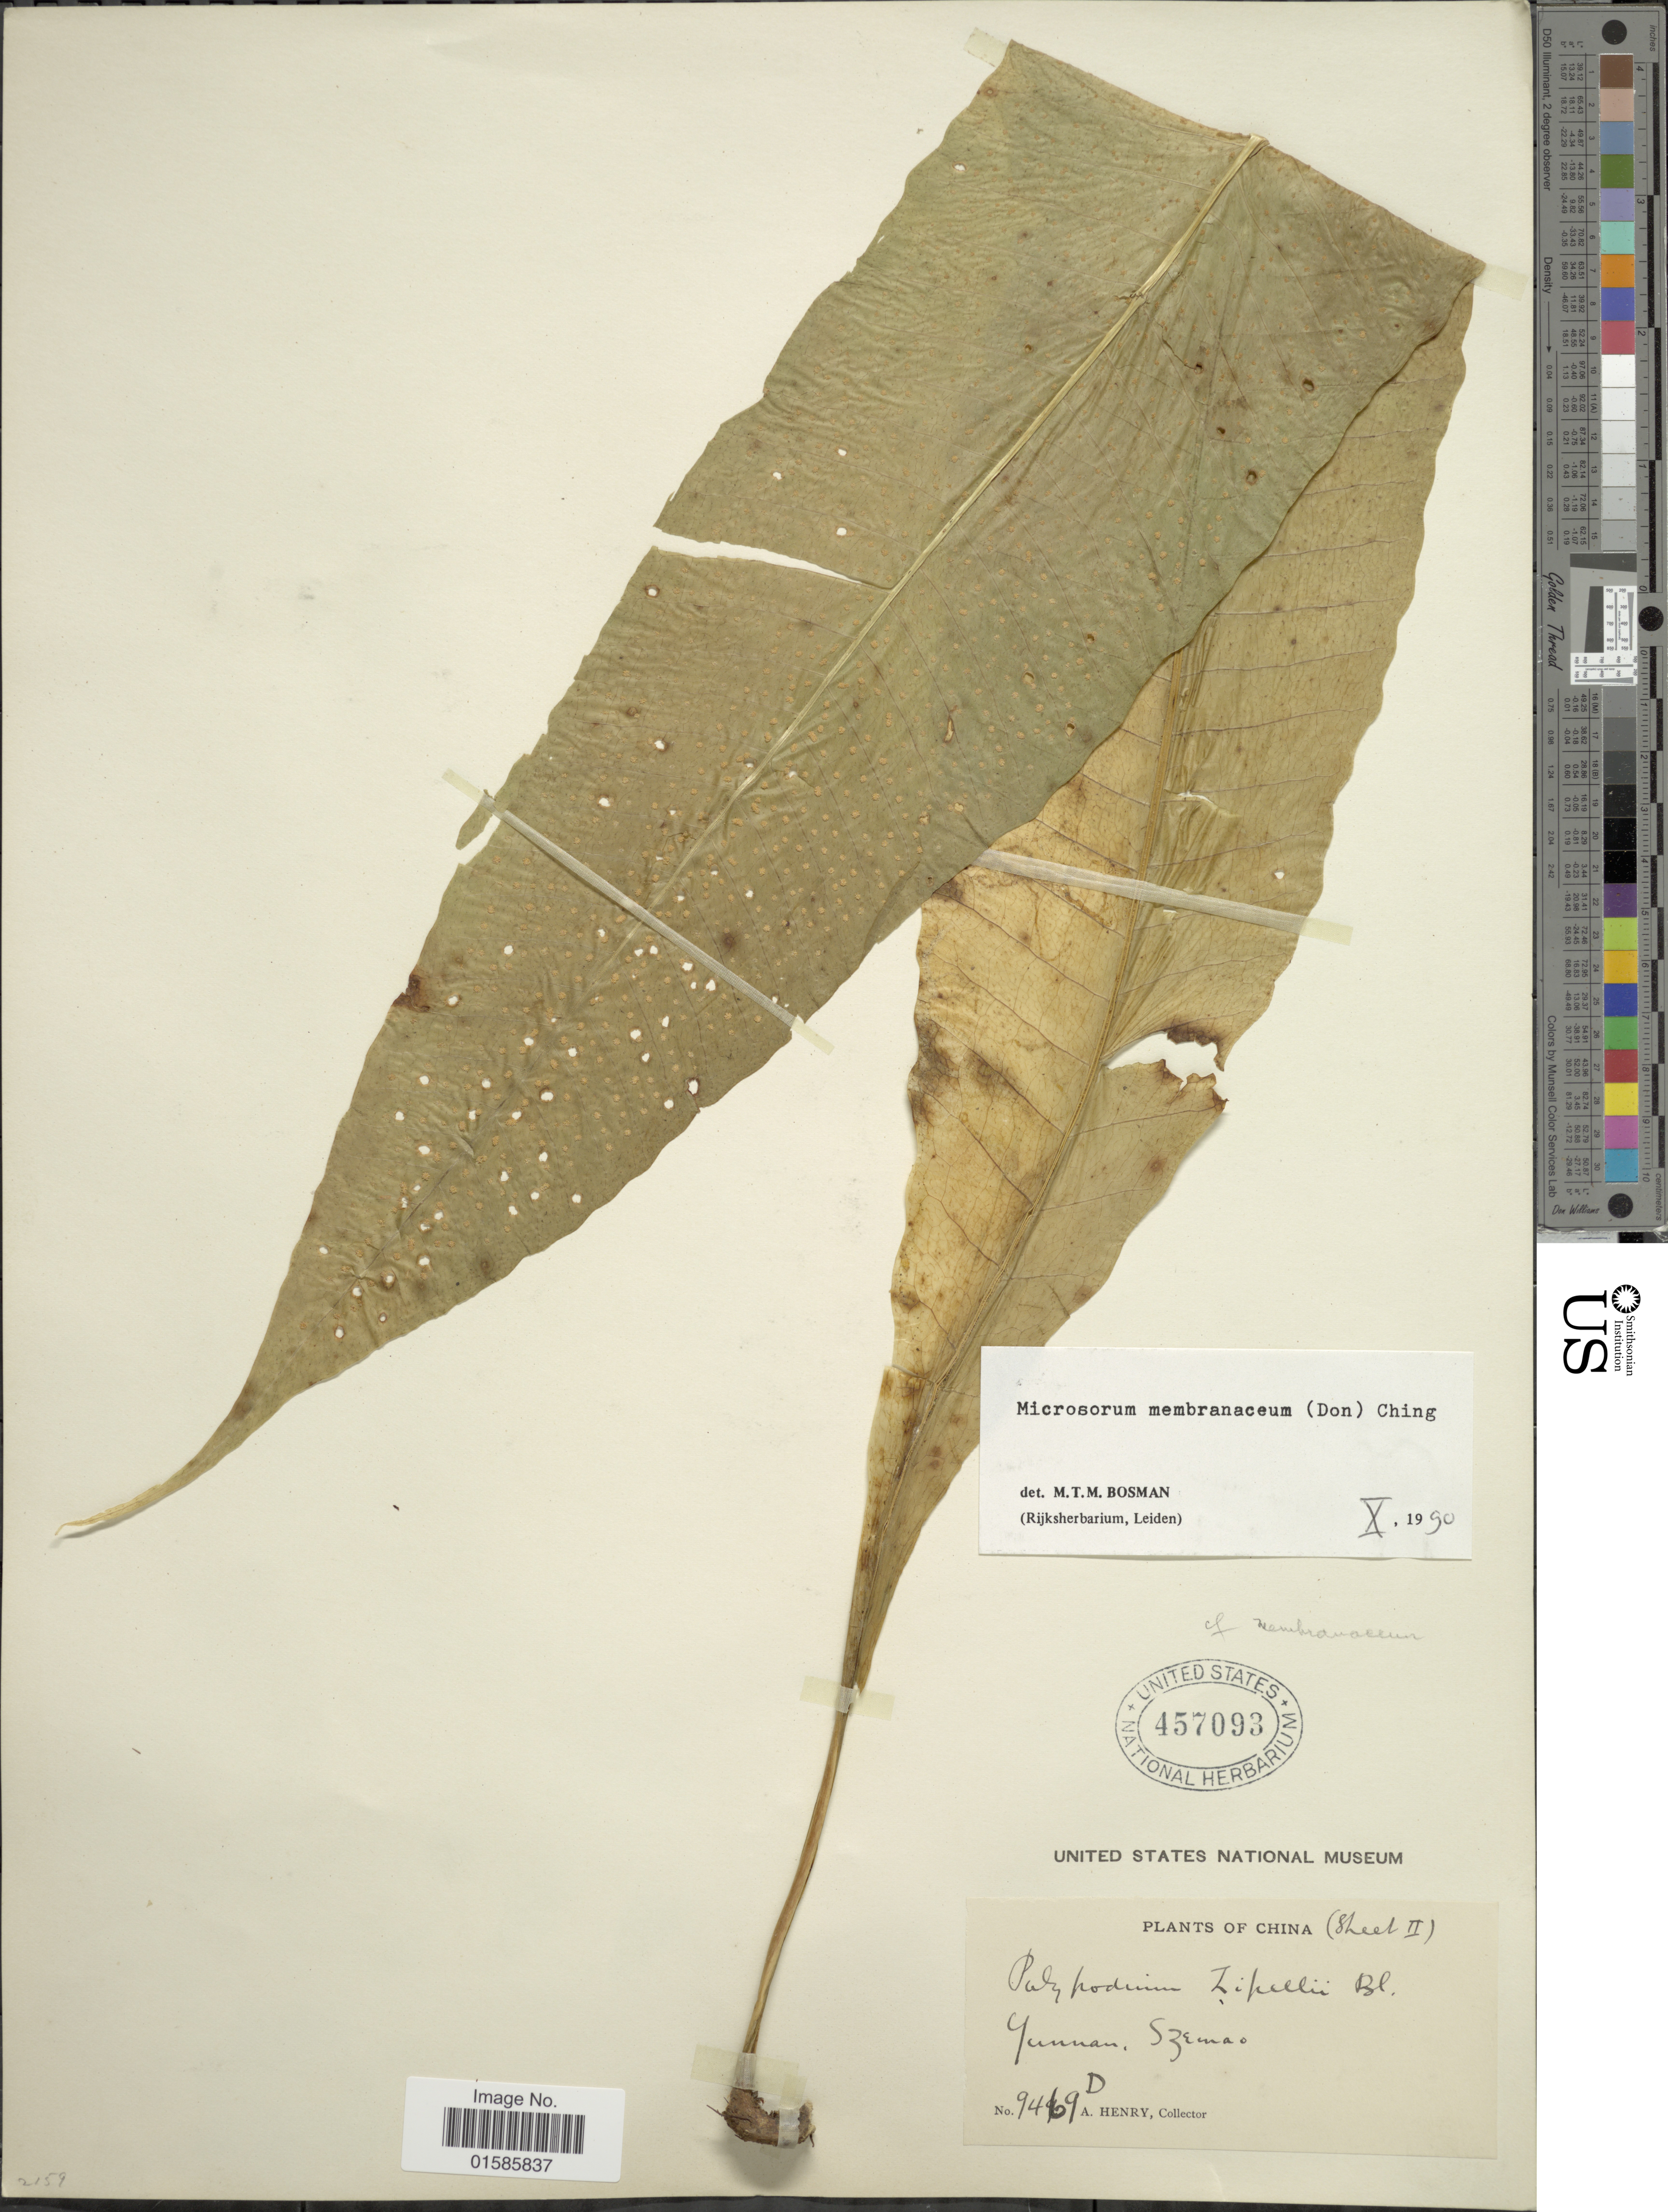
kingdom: Plantae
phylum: Tracheophyta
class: Polypodiopsida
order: Polypodiales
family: Polypodiaceae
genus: Microsorum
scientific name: Microsorum membranaceum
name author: (D. Don) Ching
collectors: A. Henry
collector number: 9469 D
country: China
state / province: Yunnan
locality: Szemao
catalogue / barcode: US 457093